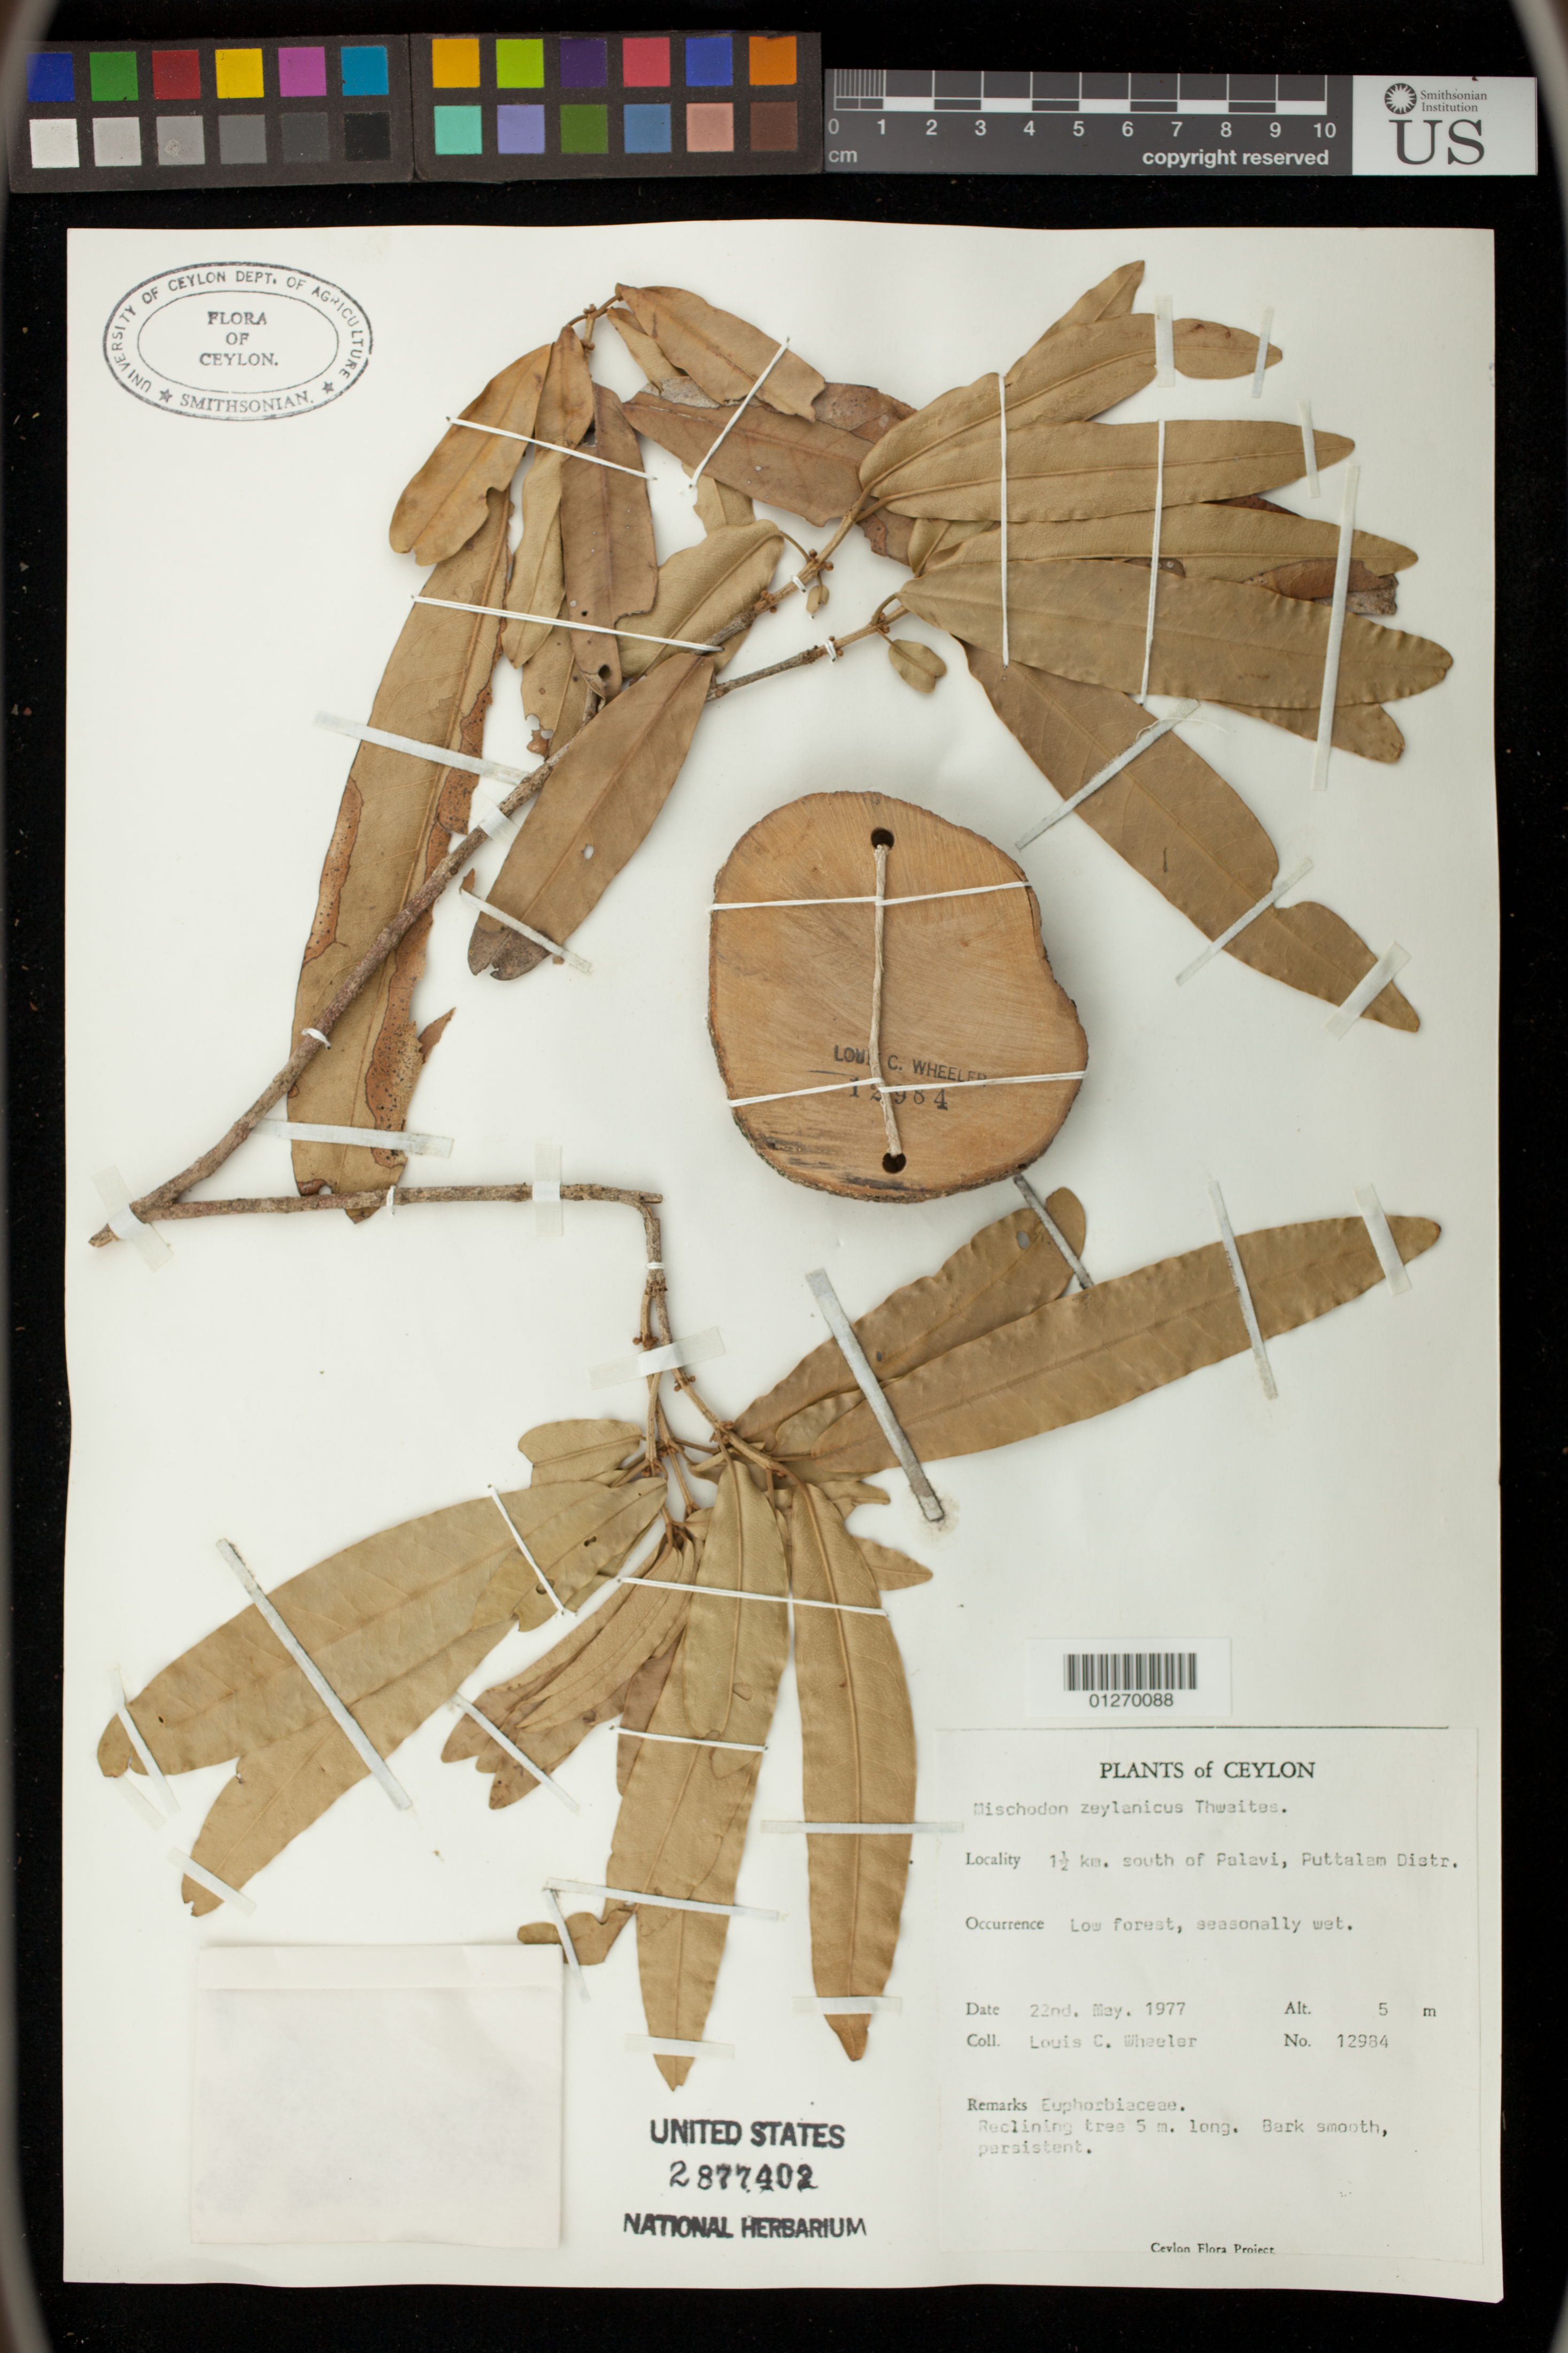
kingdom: Plantae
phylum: Tracheophyta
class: Magnoliopsida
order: Malpighiales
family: Picrodendraceae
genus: Mischodon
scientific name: Mischodon zeylanicus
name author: Thwaites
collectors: L. C. Wheeler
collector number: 12984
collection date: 1977-05-22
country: Sri Lanka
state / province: North Western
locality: .5 km south of Palavi, Puttalam District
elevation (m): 5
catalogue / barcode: US 2877402